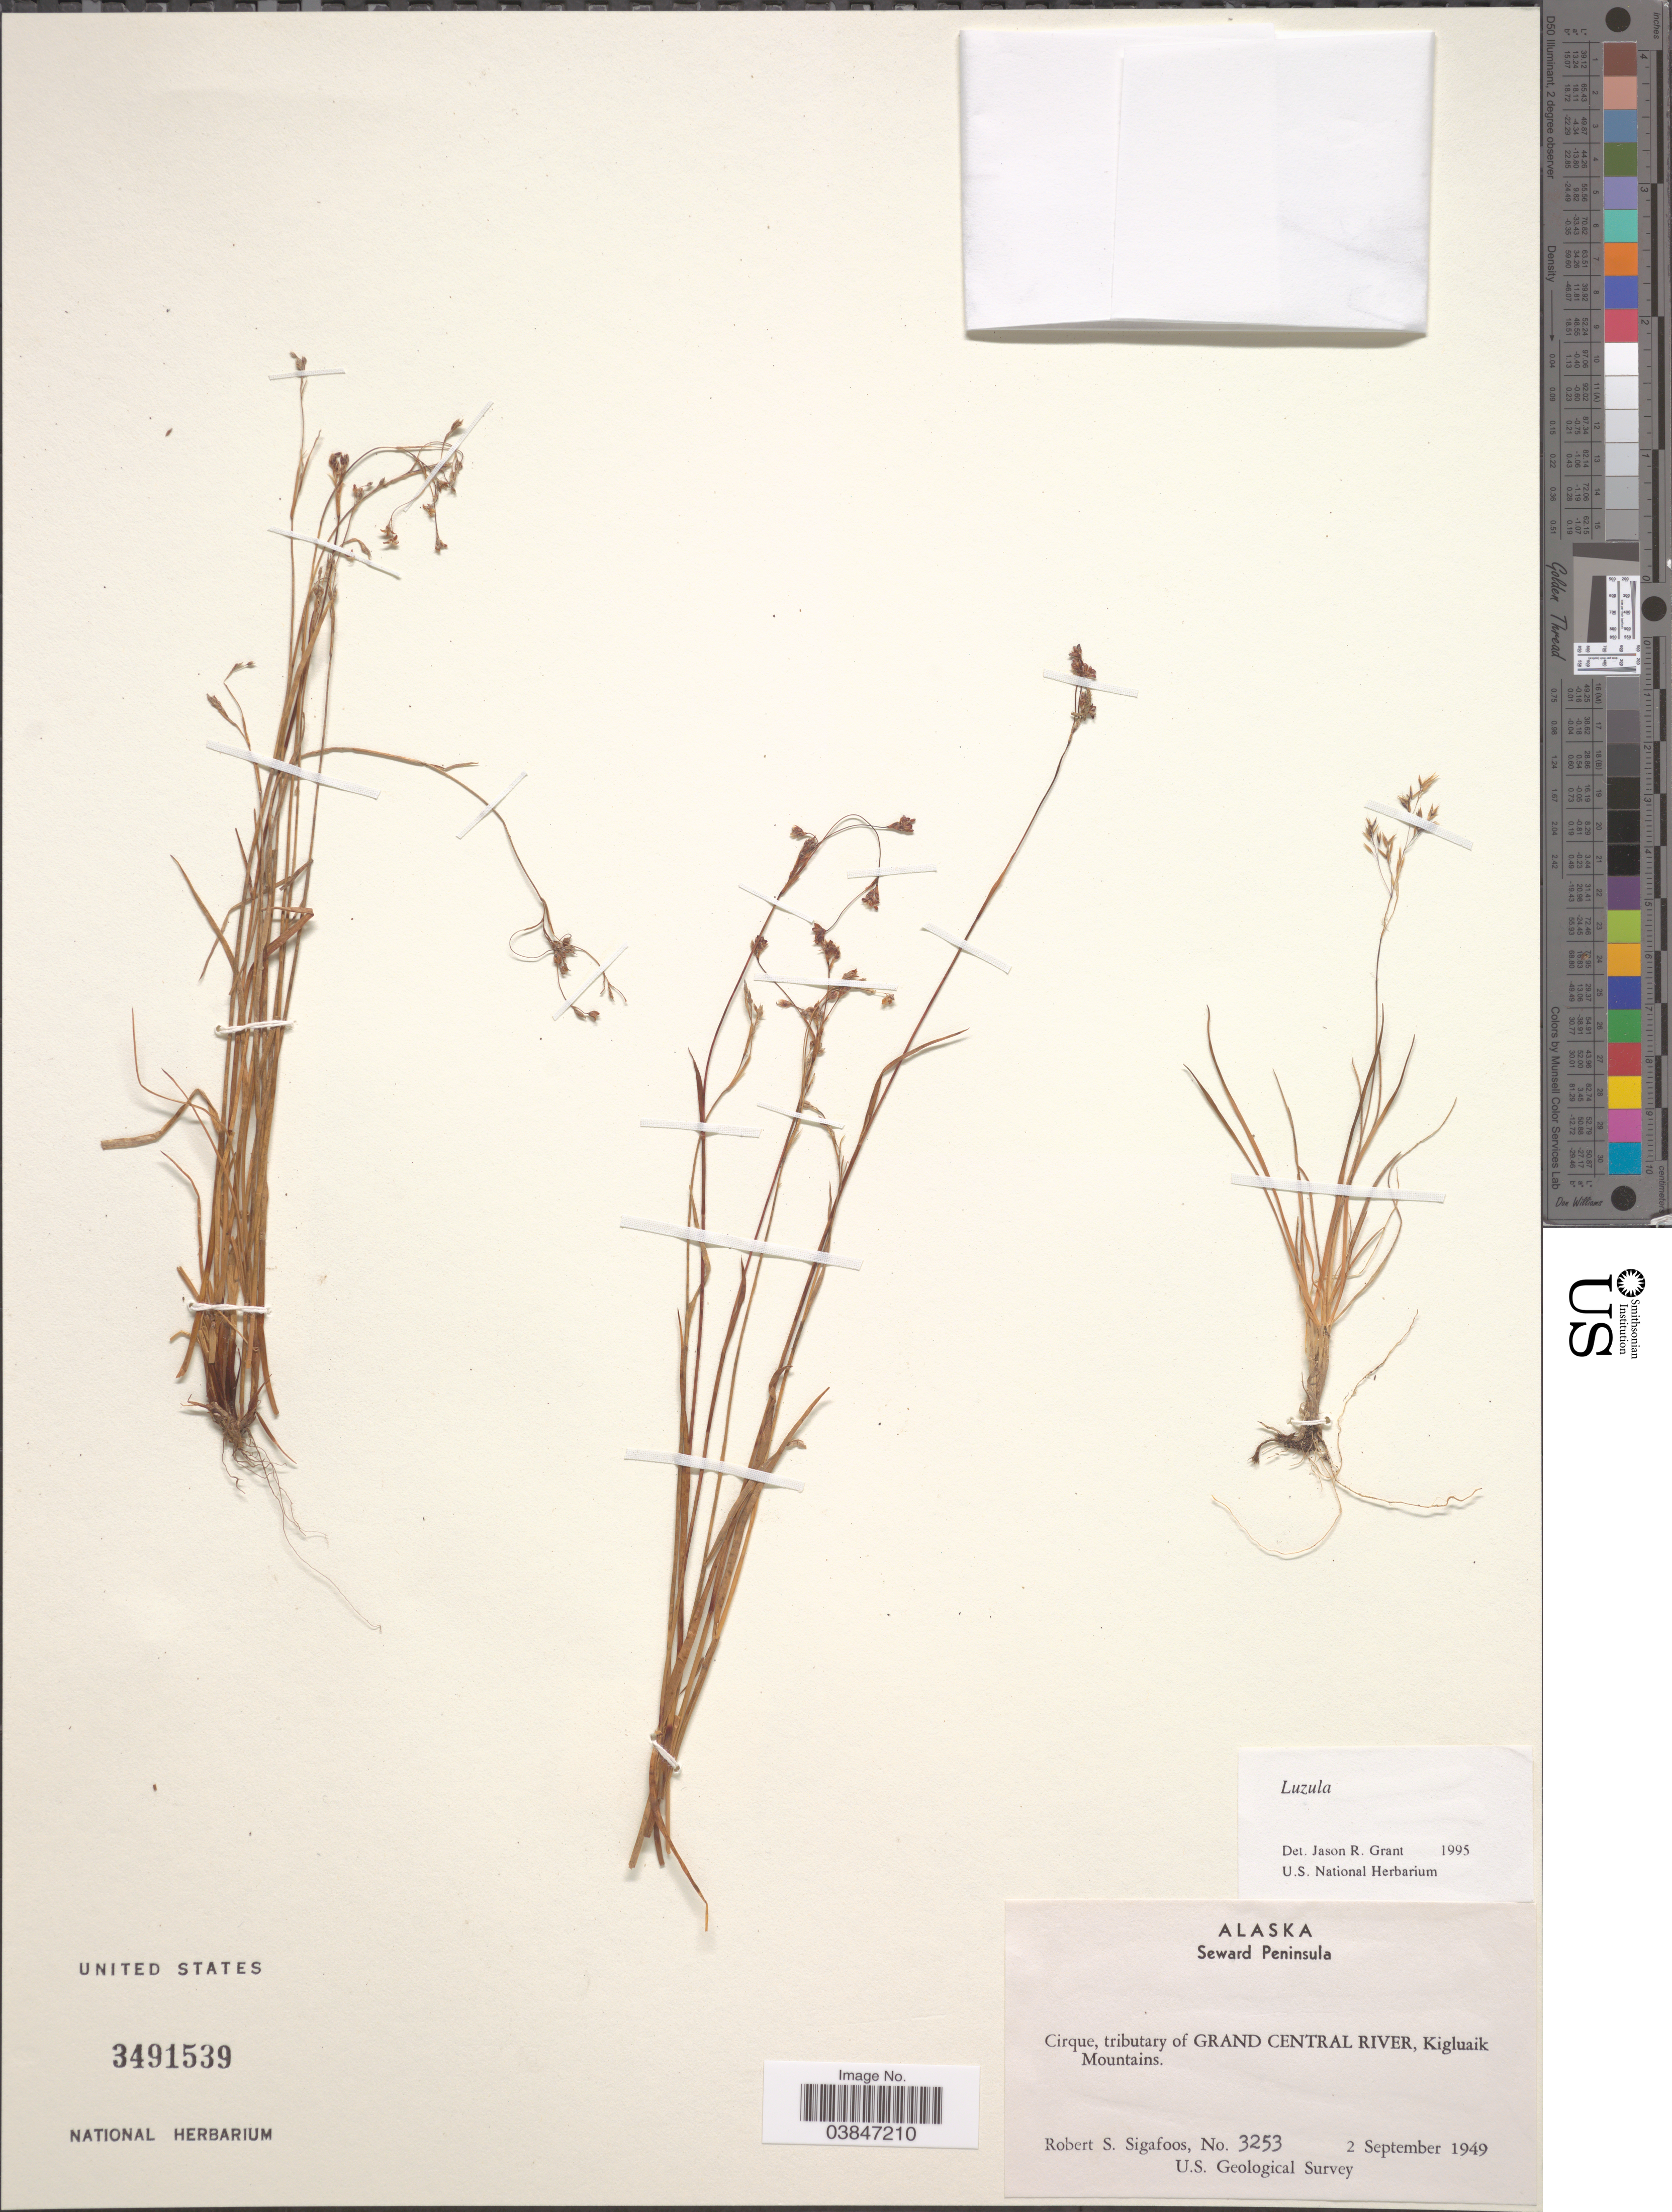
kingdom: Plantae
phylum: Tracheophyta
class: Liliopsida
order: Poales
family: Juncaceae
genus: Luzula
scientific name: Luzula sp.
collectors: R. Sigafoos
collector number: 3253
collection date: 1949-09-02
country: United States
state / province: Alaska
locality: Seward Peninsula. Cirque, tributary of Grand Central River, Kigluaik Mountains.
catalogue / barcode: US 3491539